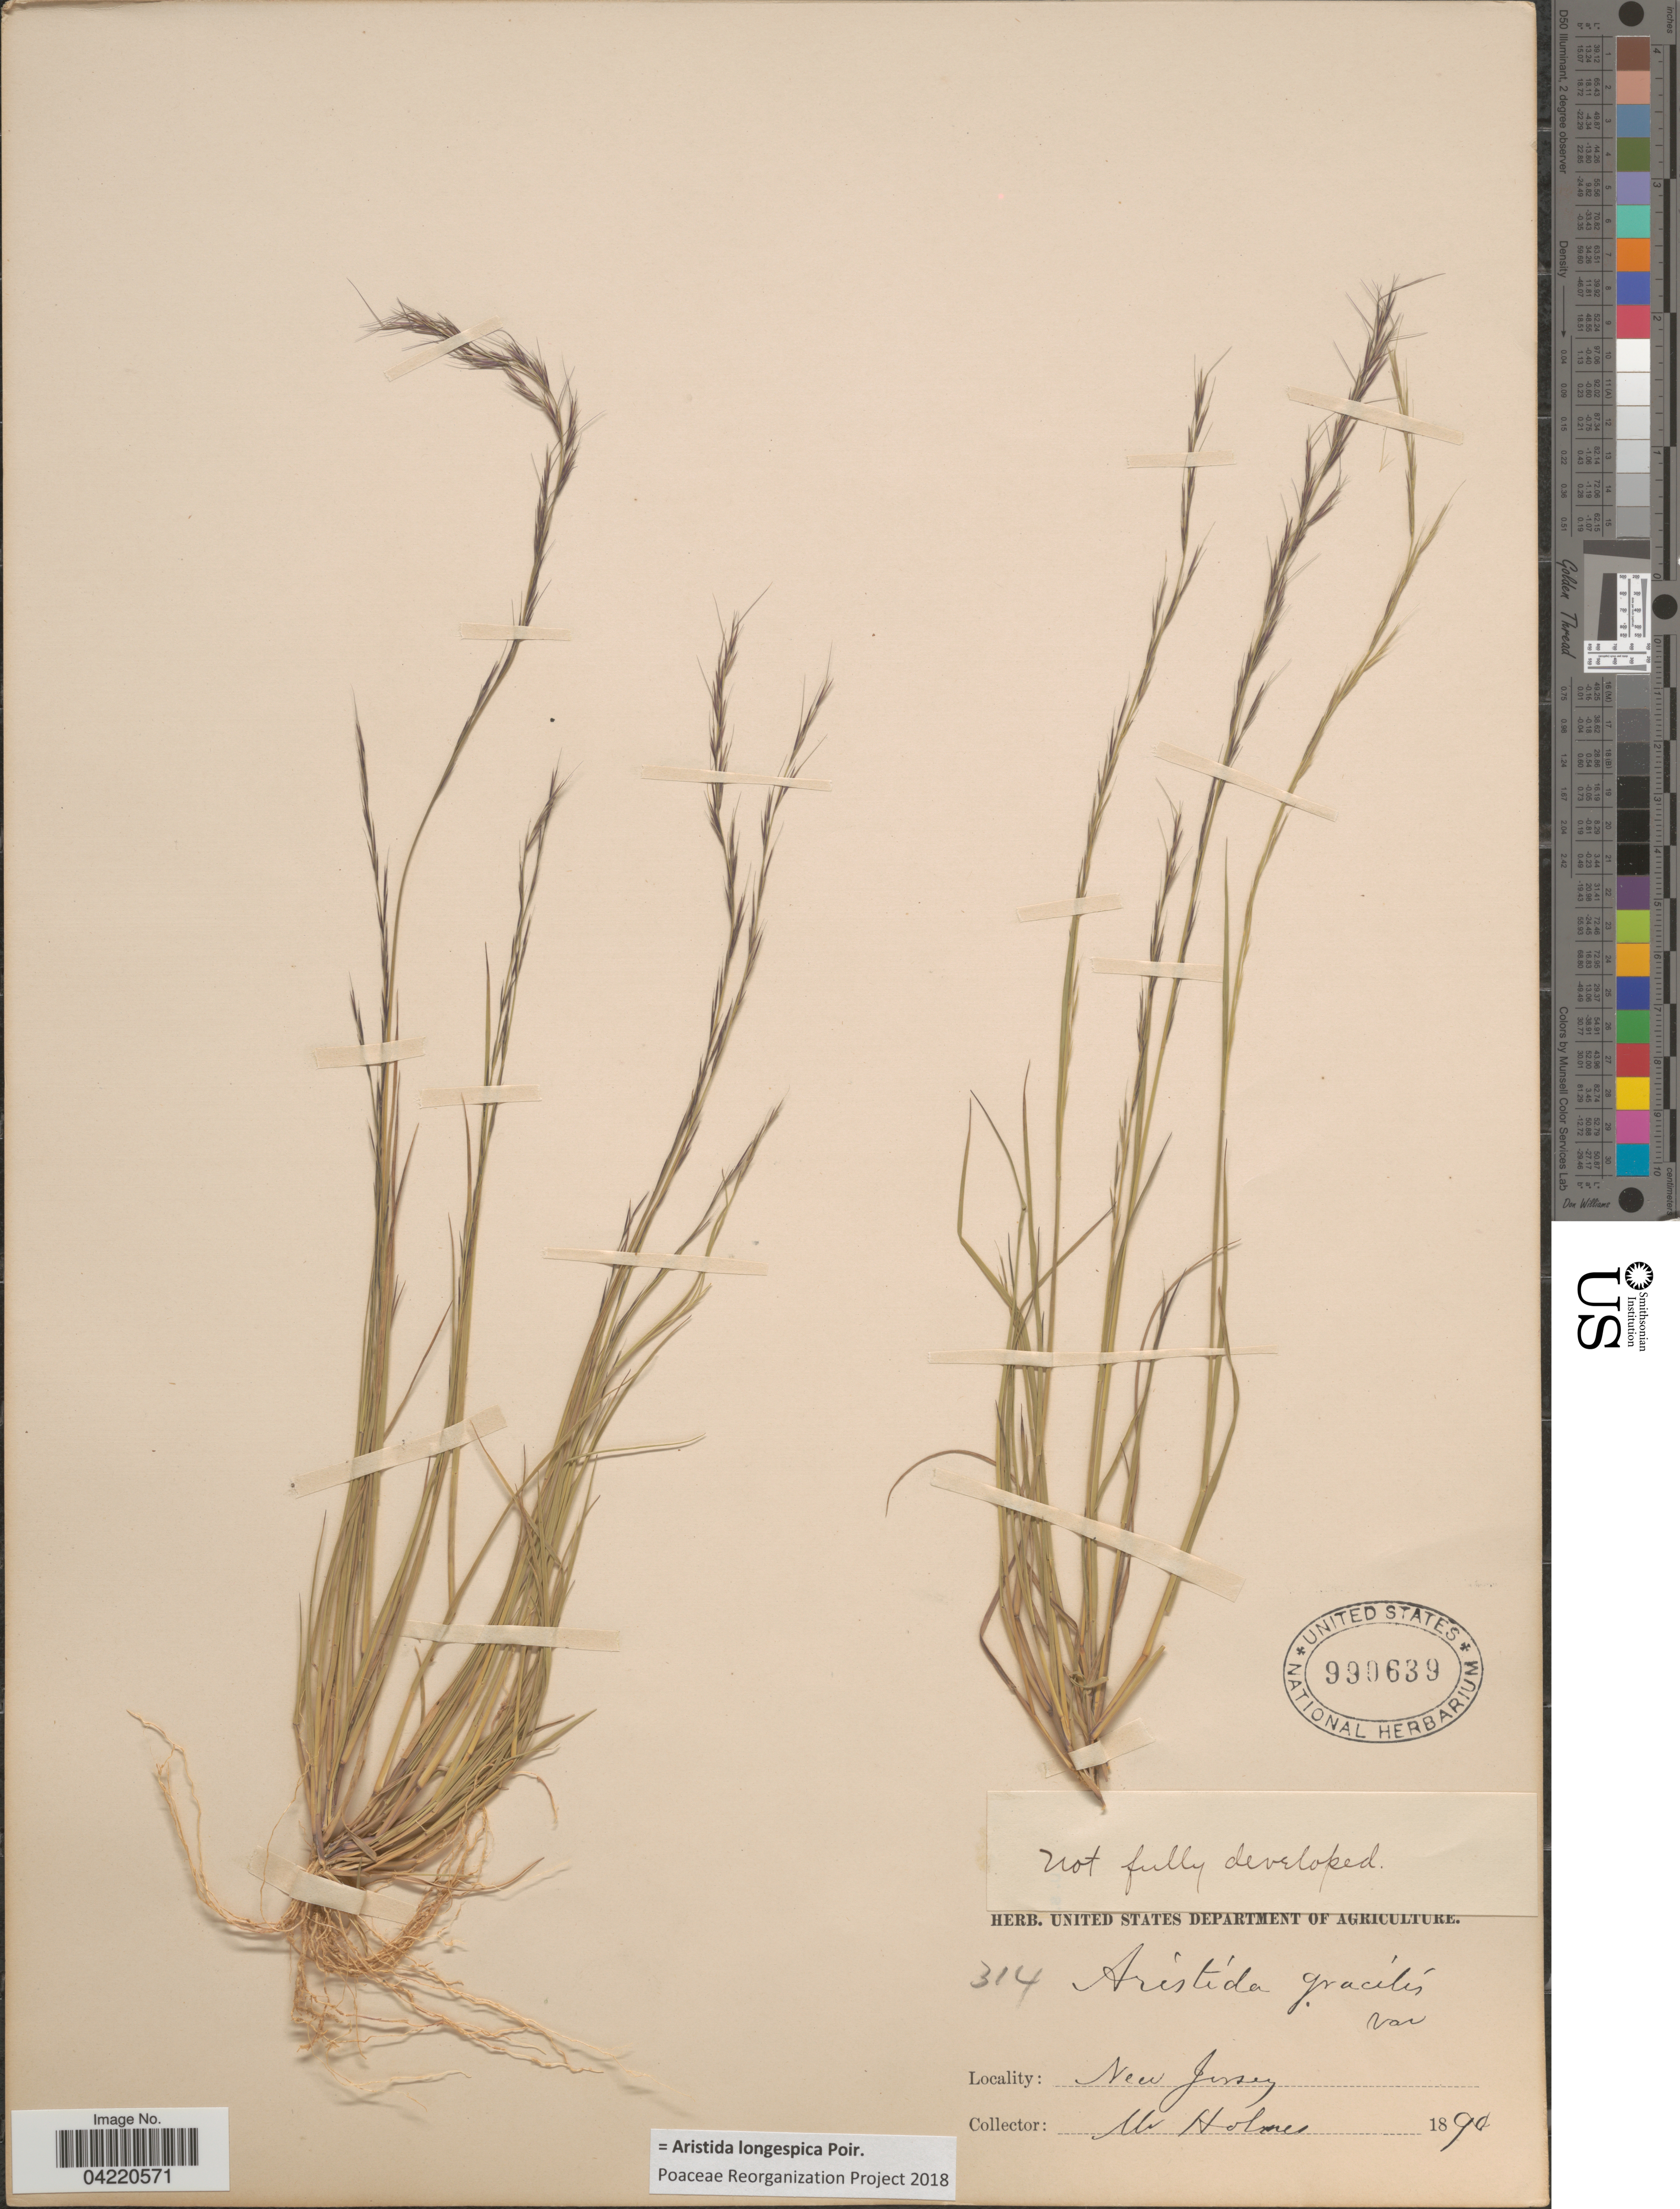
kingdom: Plantae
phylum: Tracheophyta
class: Liliopsida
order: Poales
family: Poaceae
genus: Aristida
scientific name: Aristida longespica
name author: Poir.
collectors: -. Holmes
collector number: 314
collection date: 1890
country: United States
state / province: New Jersey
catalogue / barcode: US 990639